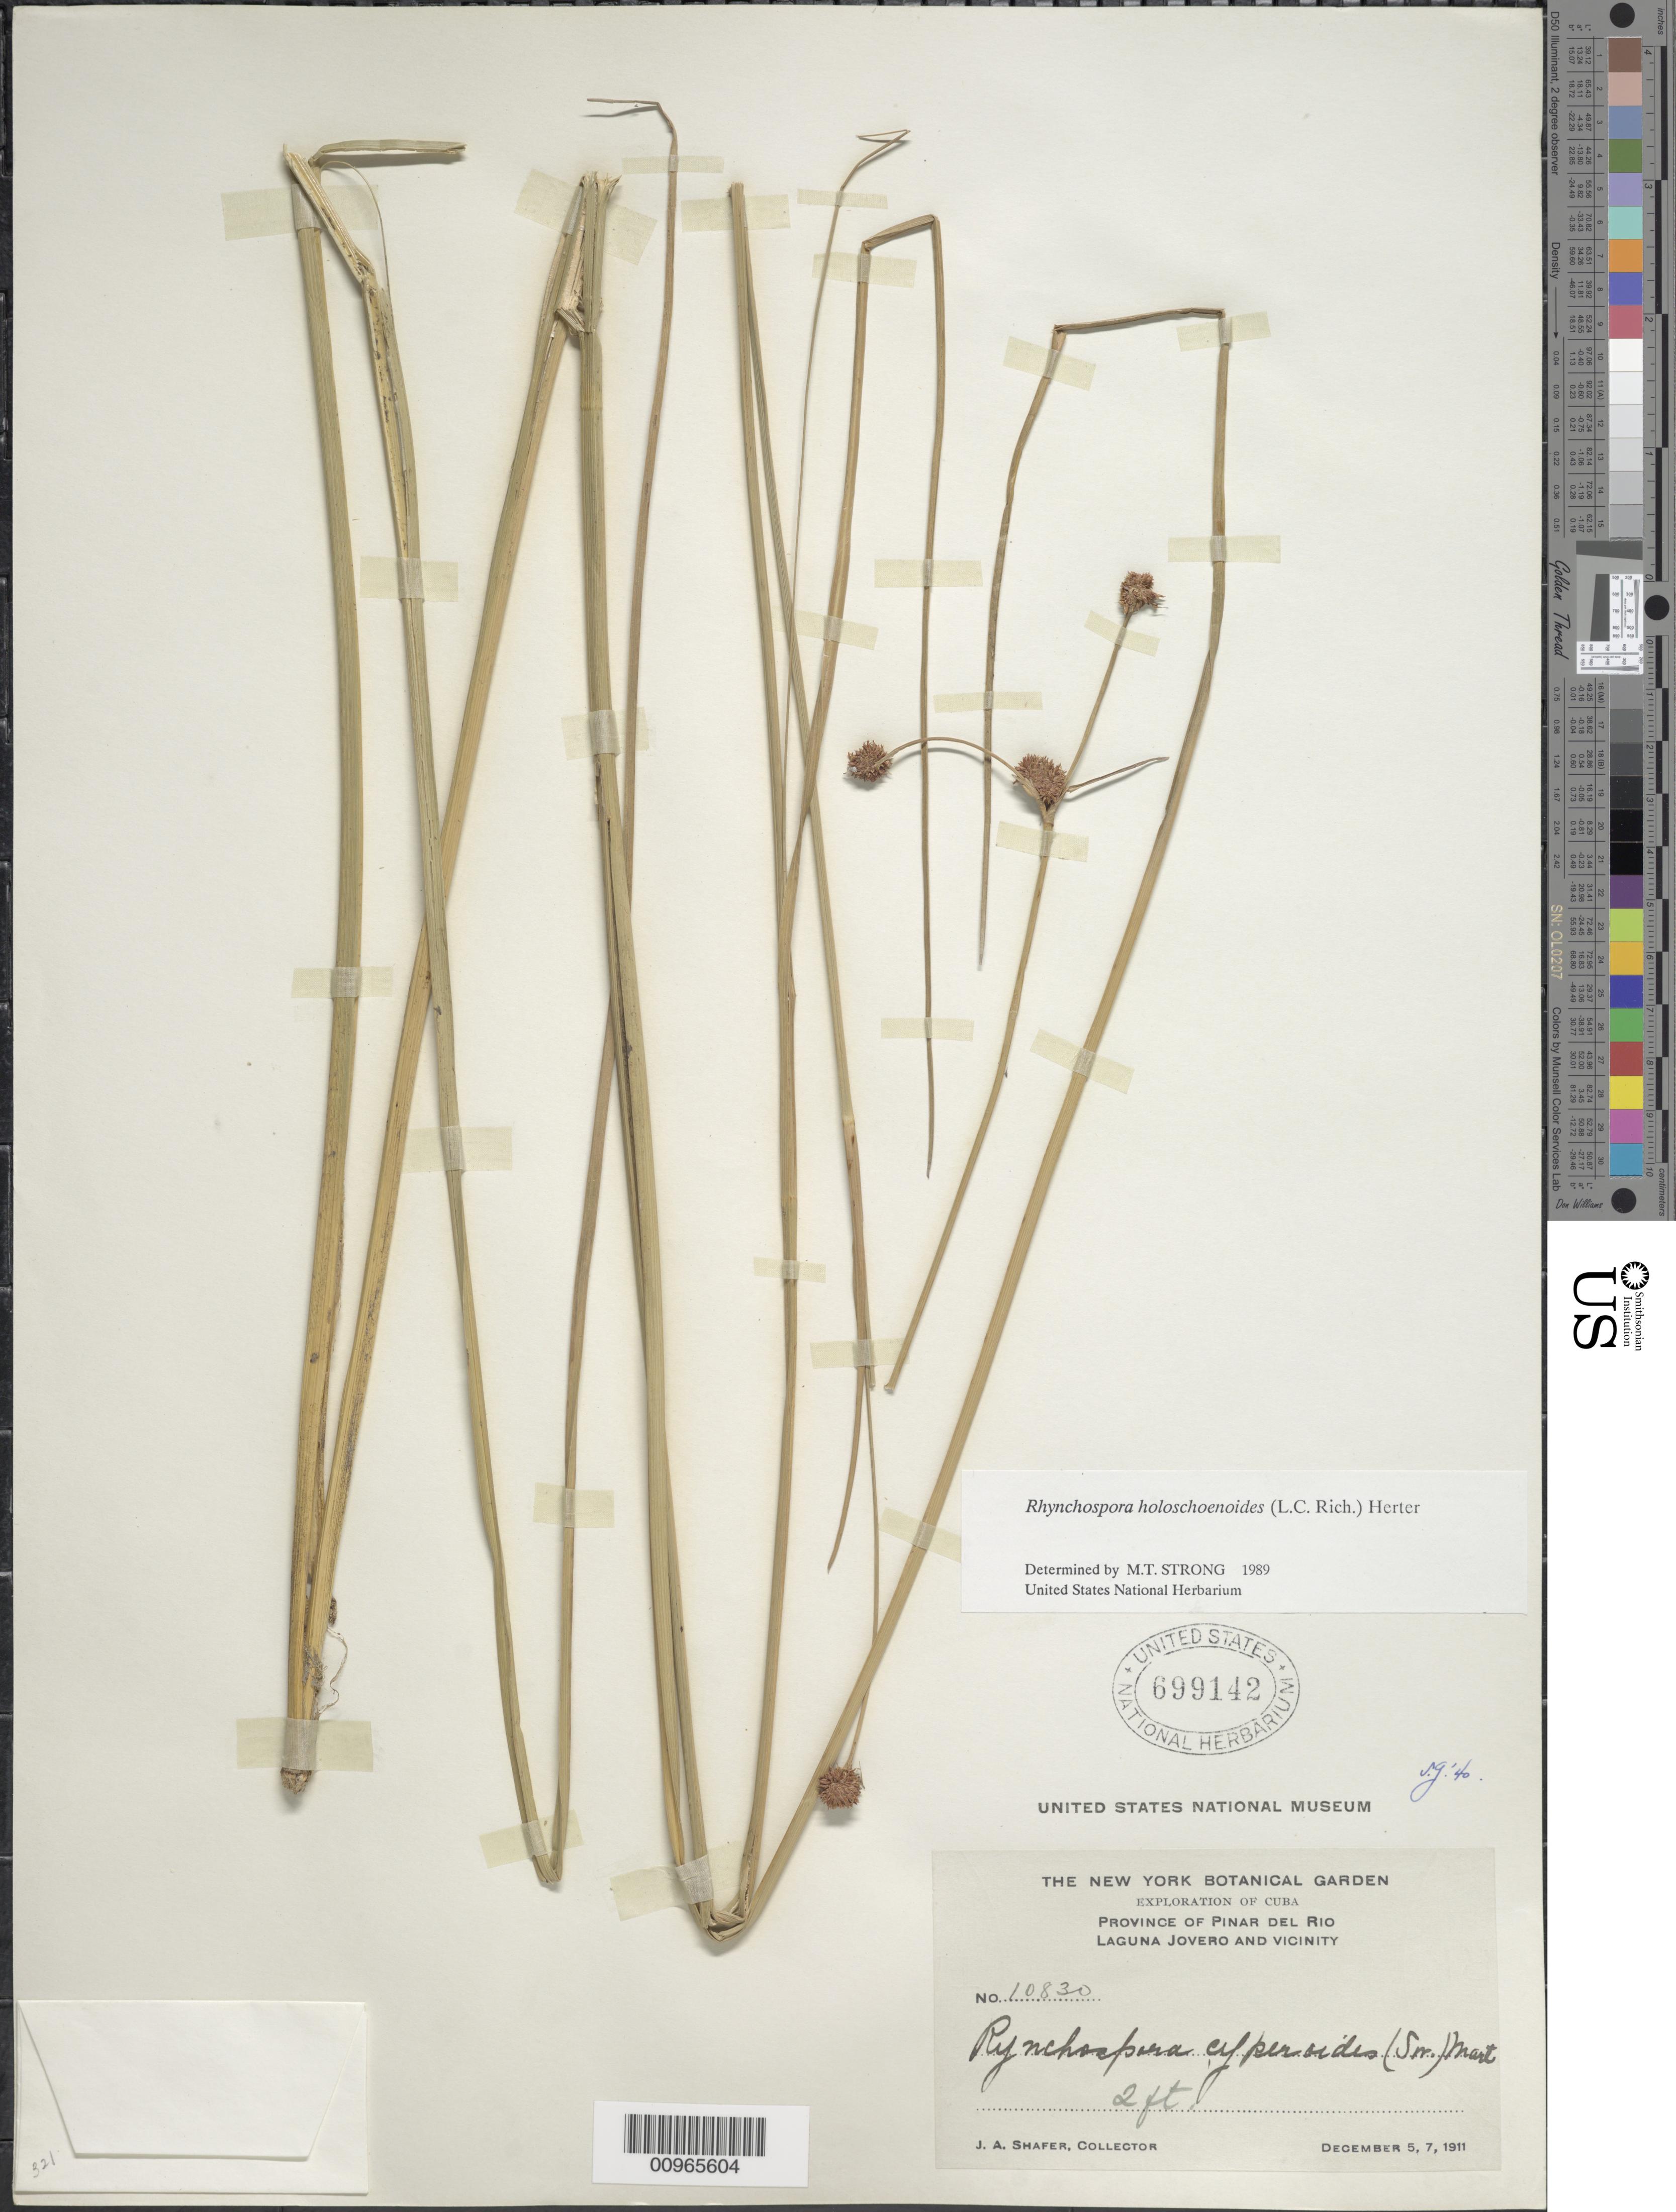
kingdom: Plantae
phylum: Tracheophyta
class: Liliopsida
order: Poales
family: Cyperaceae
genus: Rhynchospora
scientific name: Rhynchospora holoschoenoides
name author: (Rich.) Herter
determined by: Strong, M. T., (US), Smithsonian Institution - National Museum of Natural History (UNITED STATES)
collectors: J. A. Shafer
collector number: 10830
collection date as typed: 05 Dec 1911 to 07 Dec 1911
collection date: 1911-12-05/1911-12-07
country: Cuba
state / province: Pinar del Rio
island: Cuba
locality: Laguna Jovero and vicinity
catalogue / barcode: US 699142